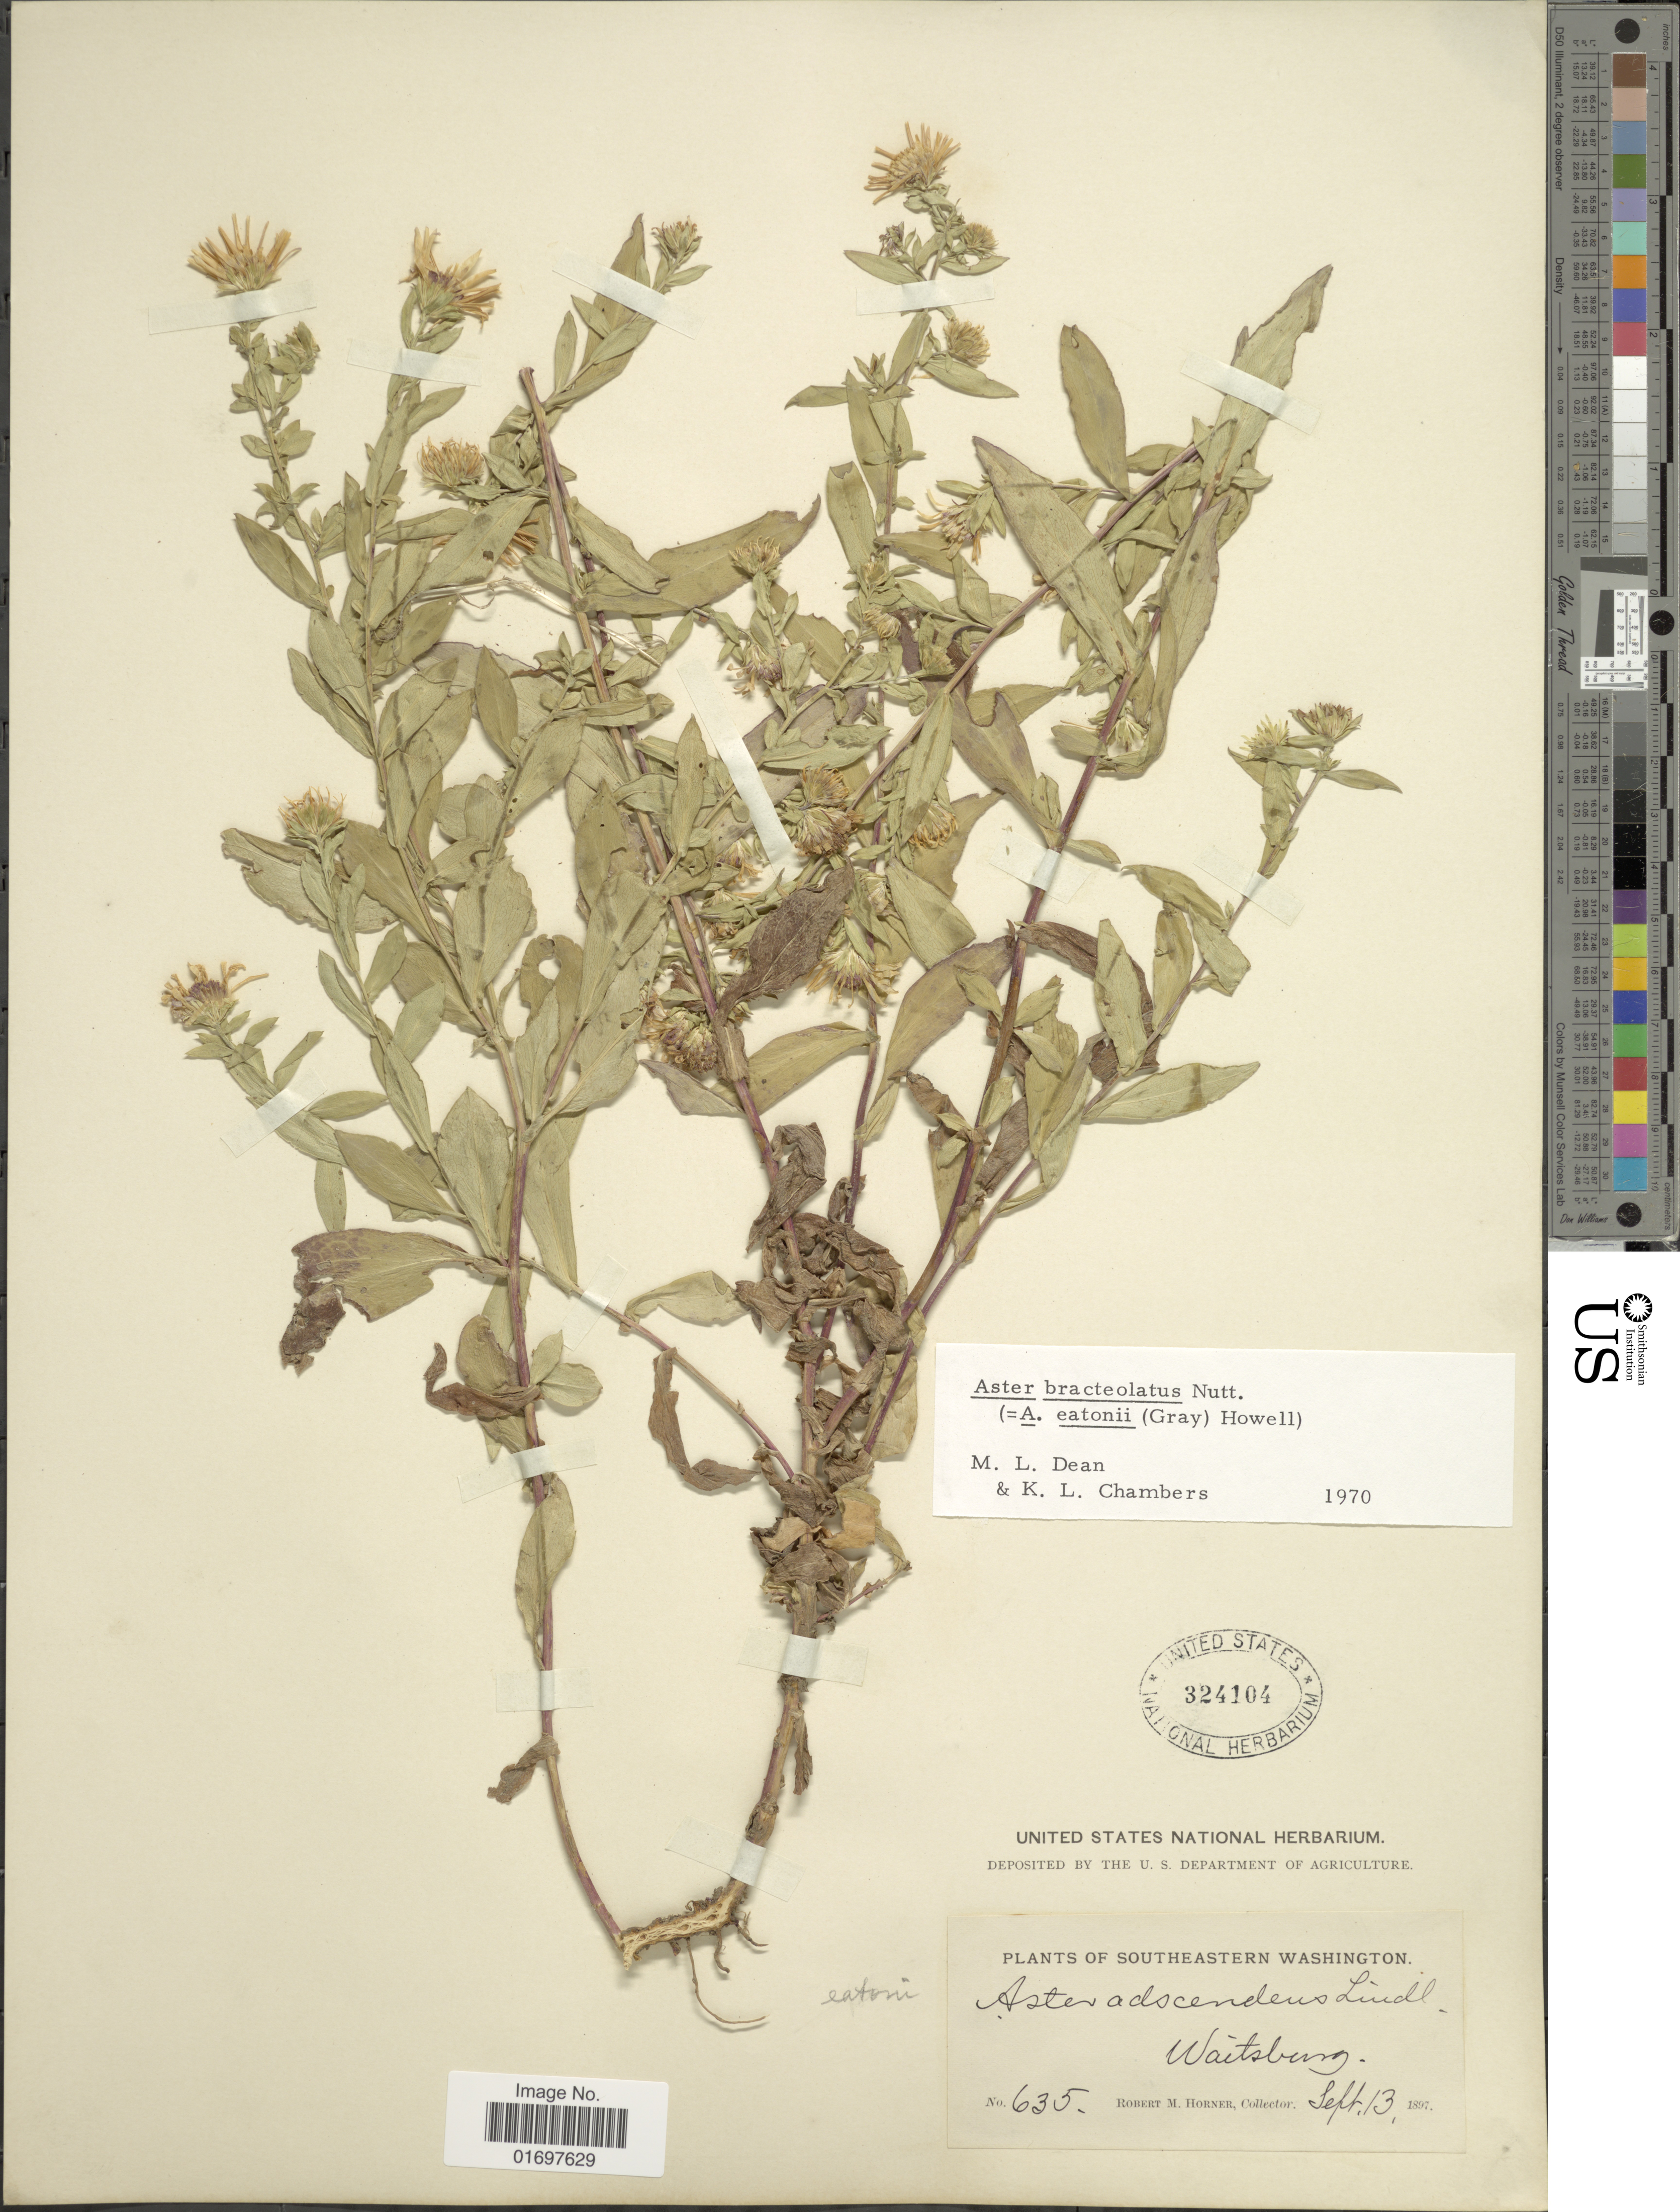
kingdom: Plantae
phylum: Tracheophyta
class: Magnoliopsida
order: Asterales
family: Asteraceae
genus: Symphyotrichum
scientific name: Symphyotrichum bracteolatum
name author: (Nutt.) G.L. Nesom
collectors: R. Horner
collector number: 635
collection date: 1897-09-13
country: United States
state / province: Washington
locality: Southeastern Washington, Waitsburg.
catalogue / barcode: US 324104